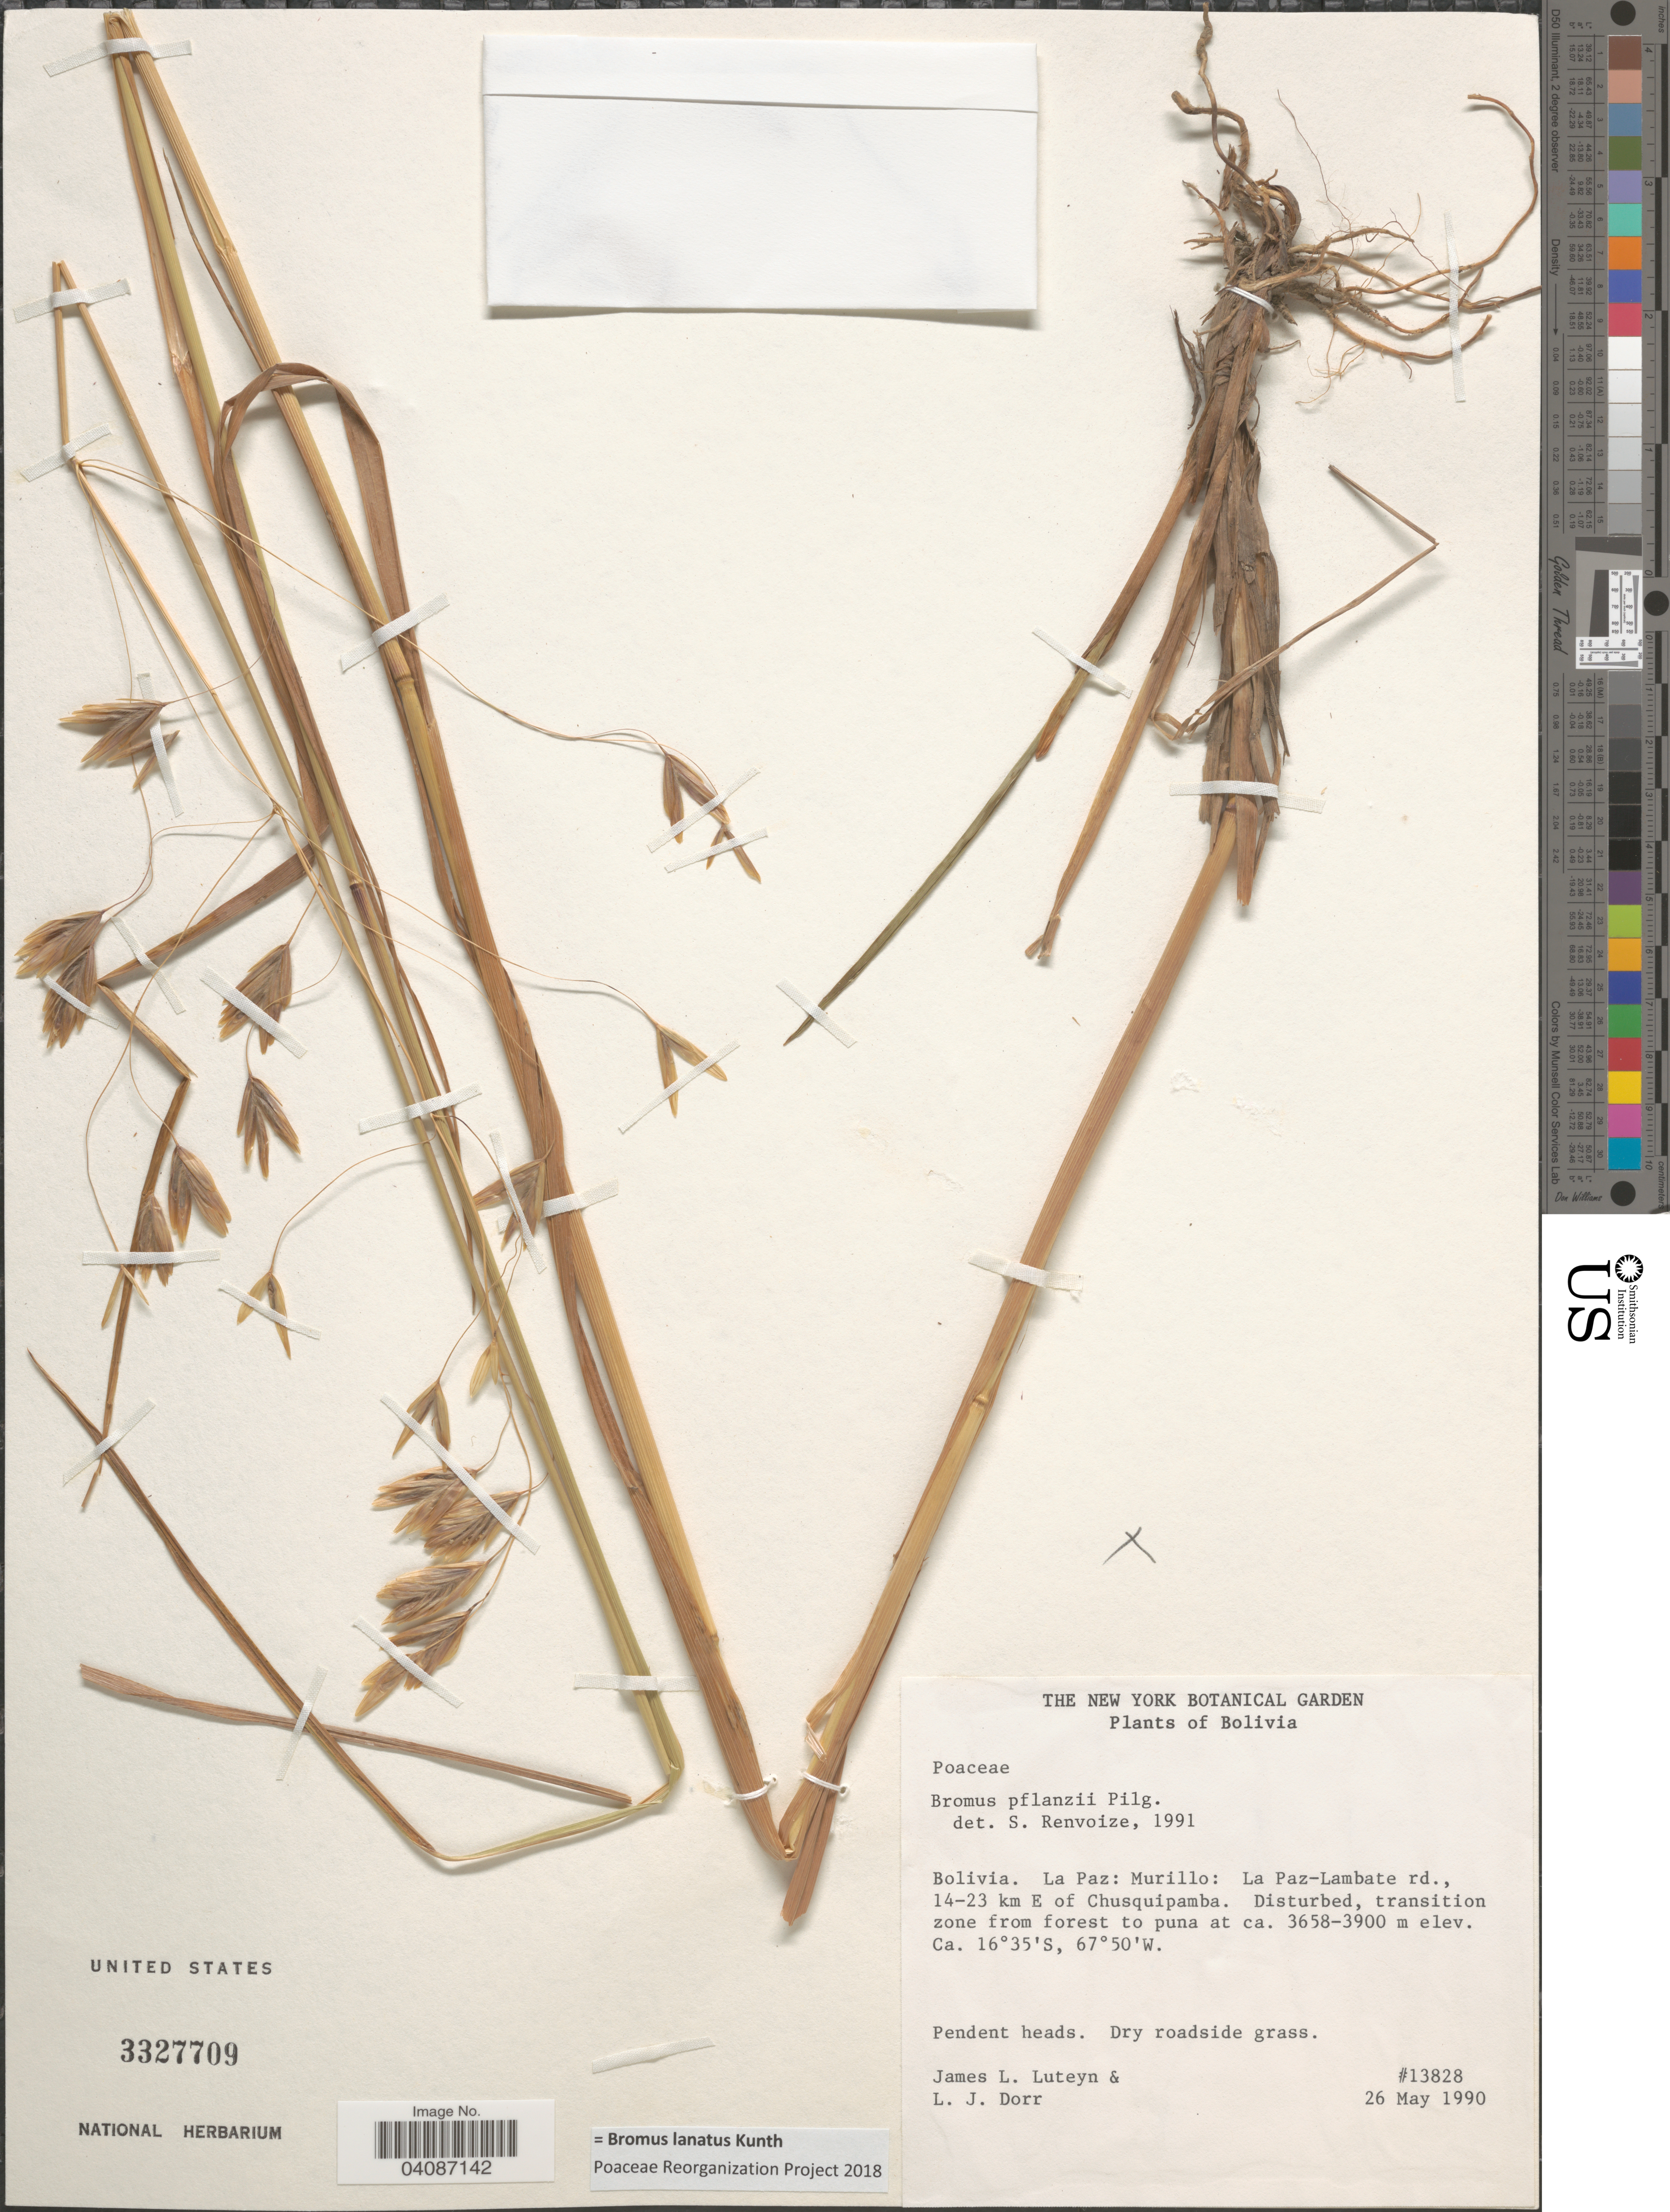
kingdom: Plantae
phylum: Tracheophyta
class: Liliopsida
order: Poales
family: Poaceae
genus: Bromus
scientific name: Bromus lanatus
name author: Kunth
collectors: J. L. Luteyn & L. J. Dorr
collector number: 13828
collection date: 1990-05-26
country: Bolivia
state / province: La Paz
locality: Murillo: La Paz-Lambate rd., 14-23 km E of Chusquipamba.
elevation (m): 3658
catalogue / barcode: US 3327709